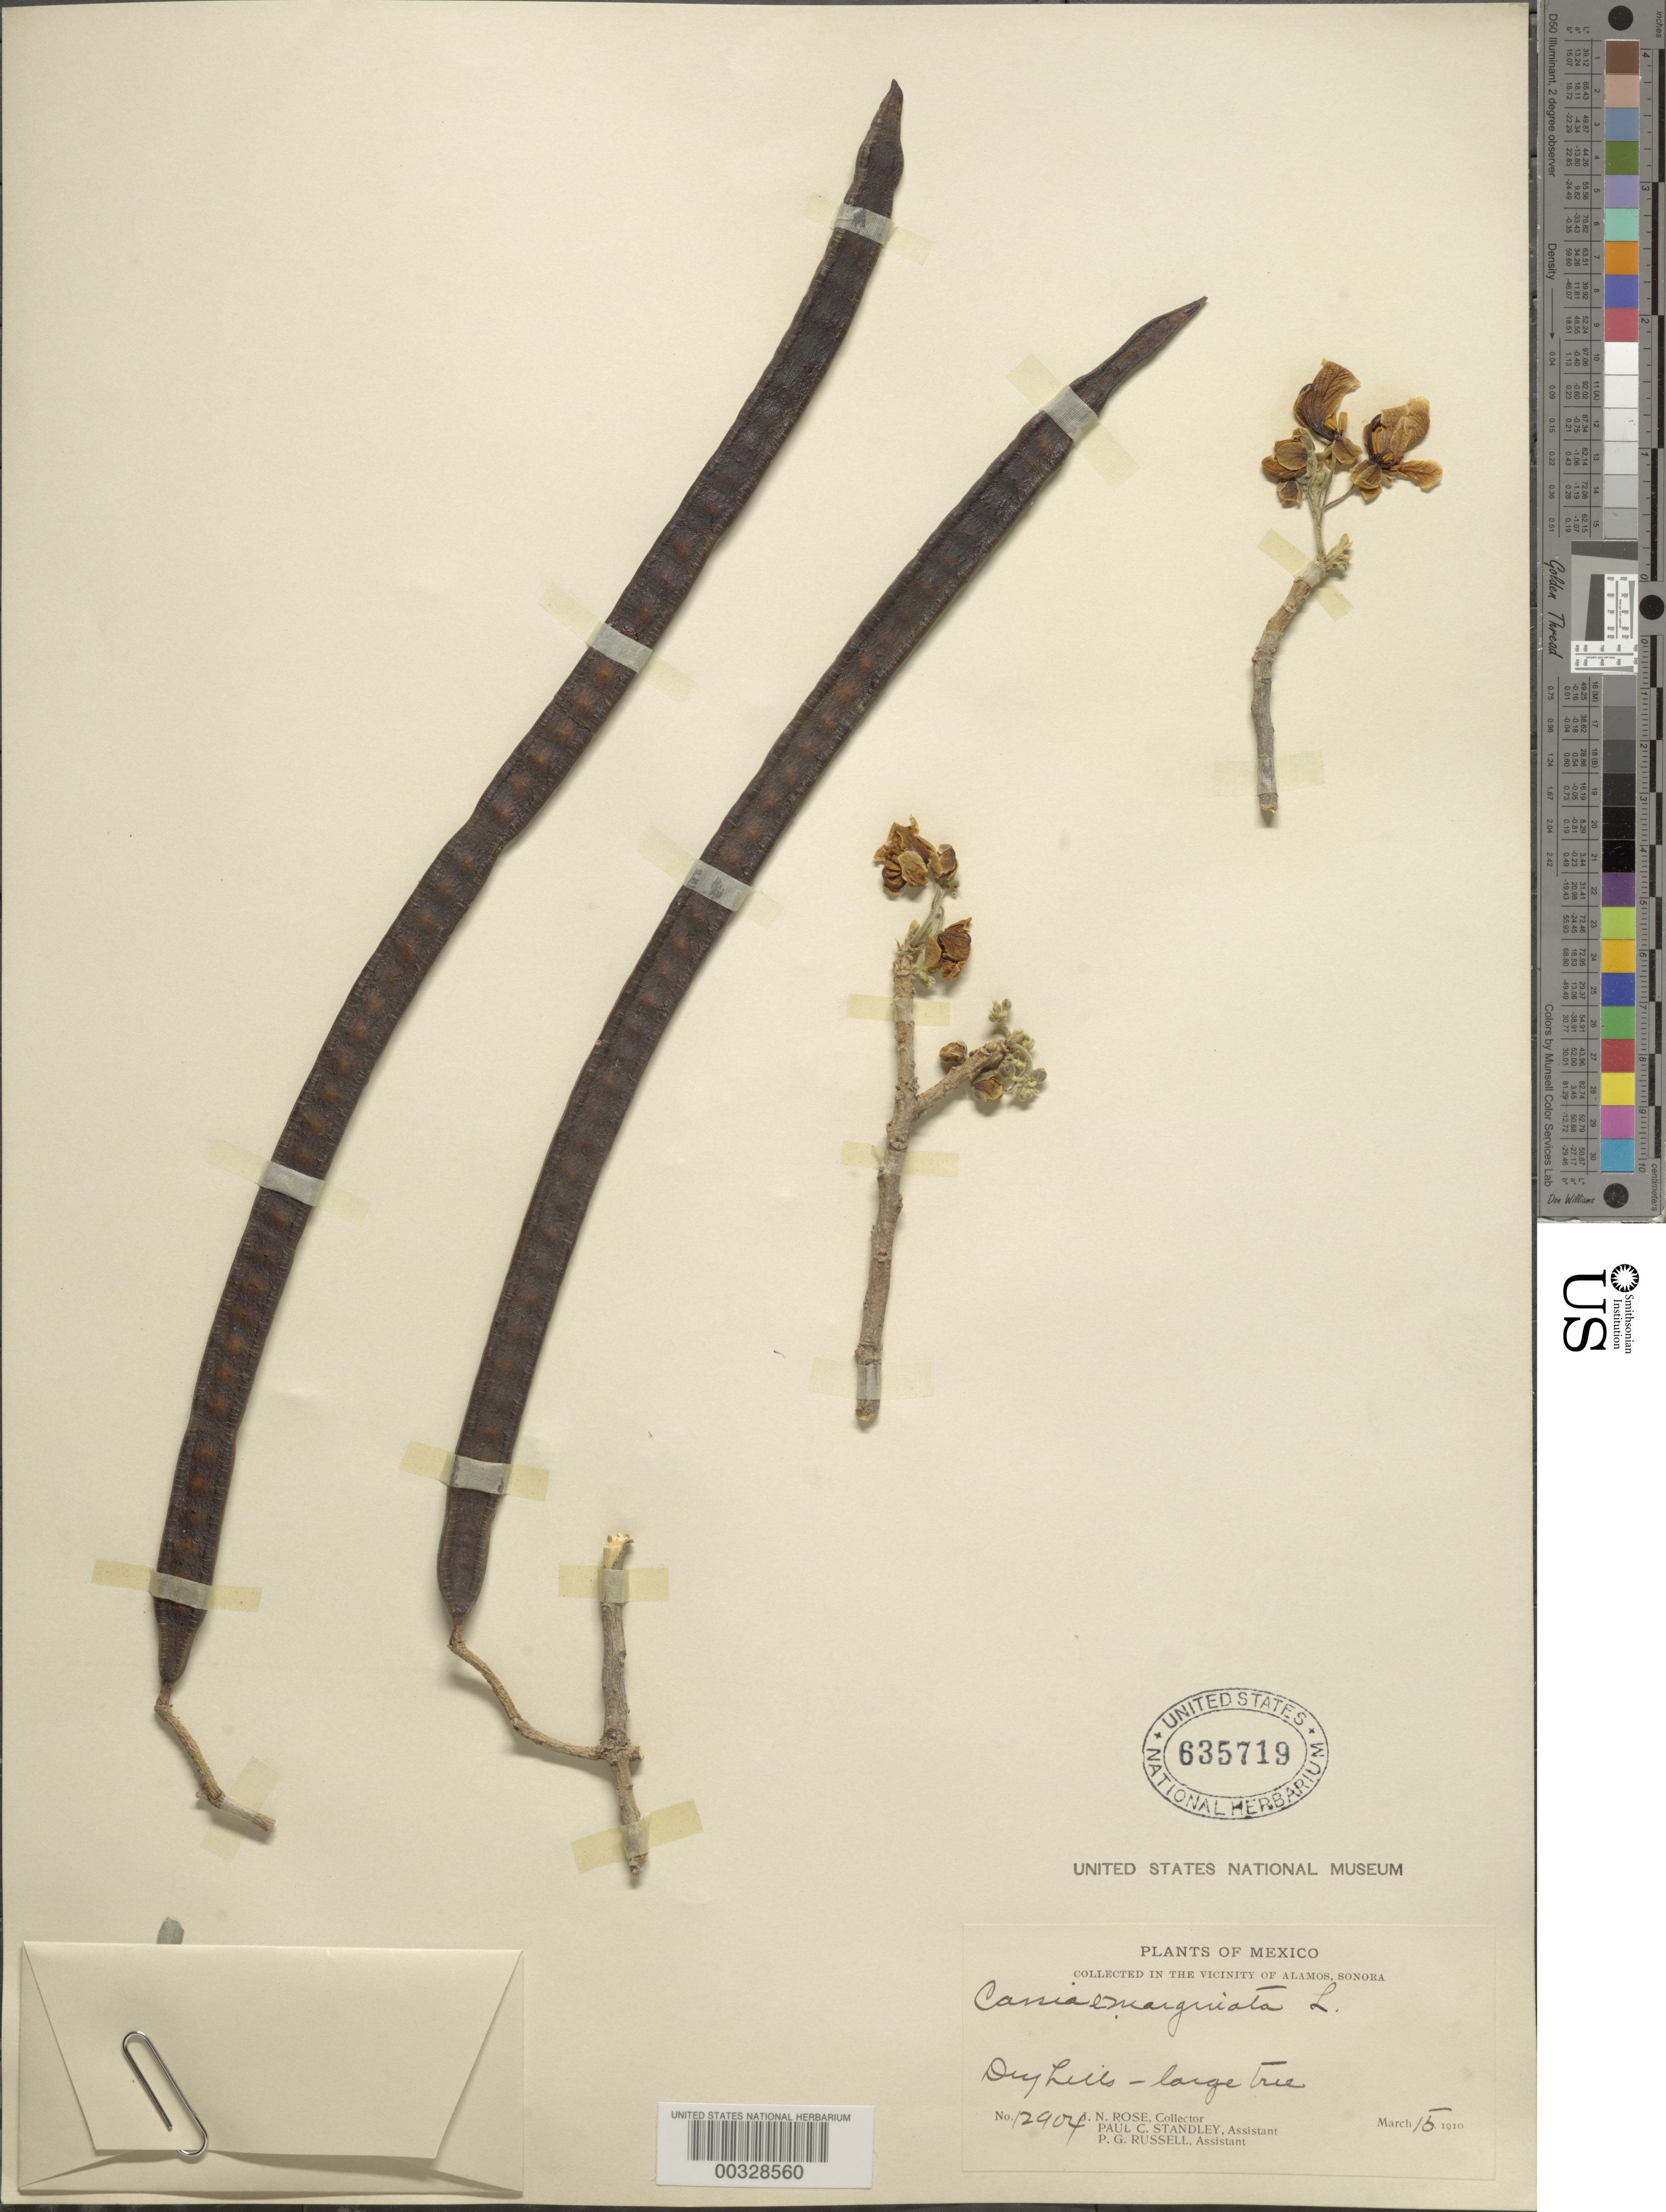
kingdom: Plantae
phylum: Tracheophyta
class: Magnoliopsida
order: Fabales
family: Fabaceae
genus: Senna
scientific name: Senna emarginata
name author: L.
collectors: J. N. Rose, P. C. Standley & P. G. Russell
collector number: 12904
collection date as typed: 15 Mar 1910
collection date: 1910-03-15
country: Mexico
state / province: Sonora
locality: Vicinity of Alamos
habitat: Dry hills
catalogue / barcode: US 635719